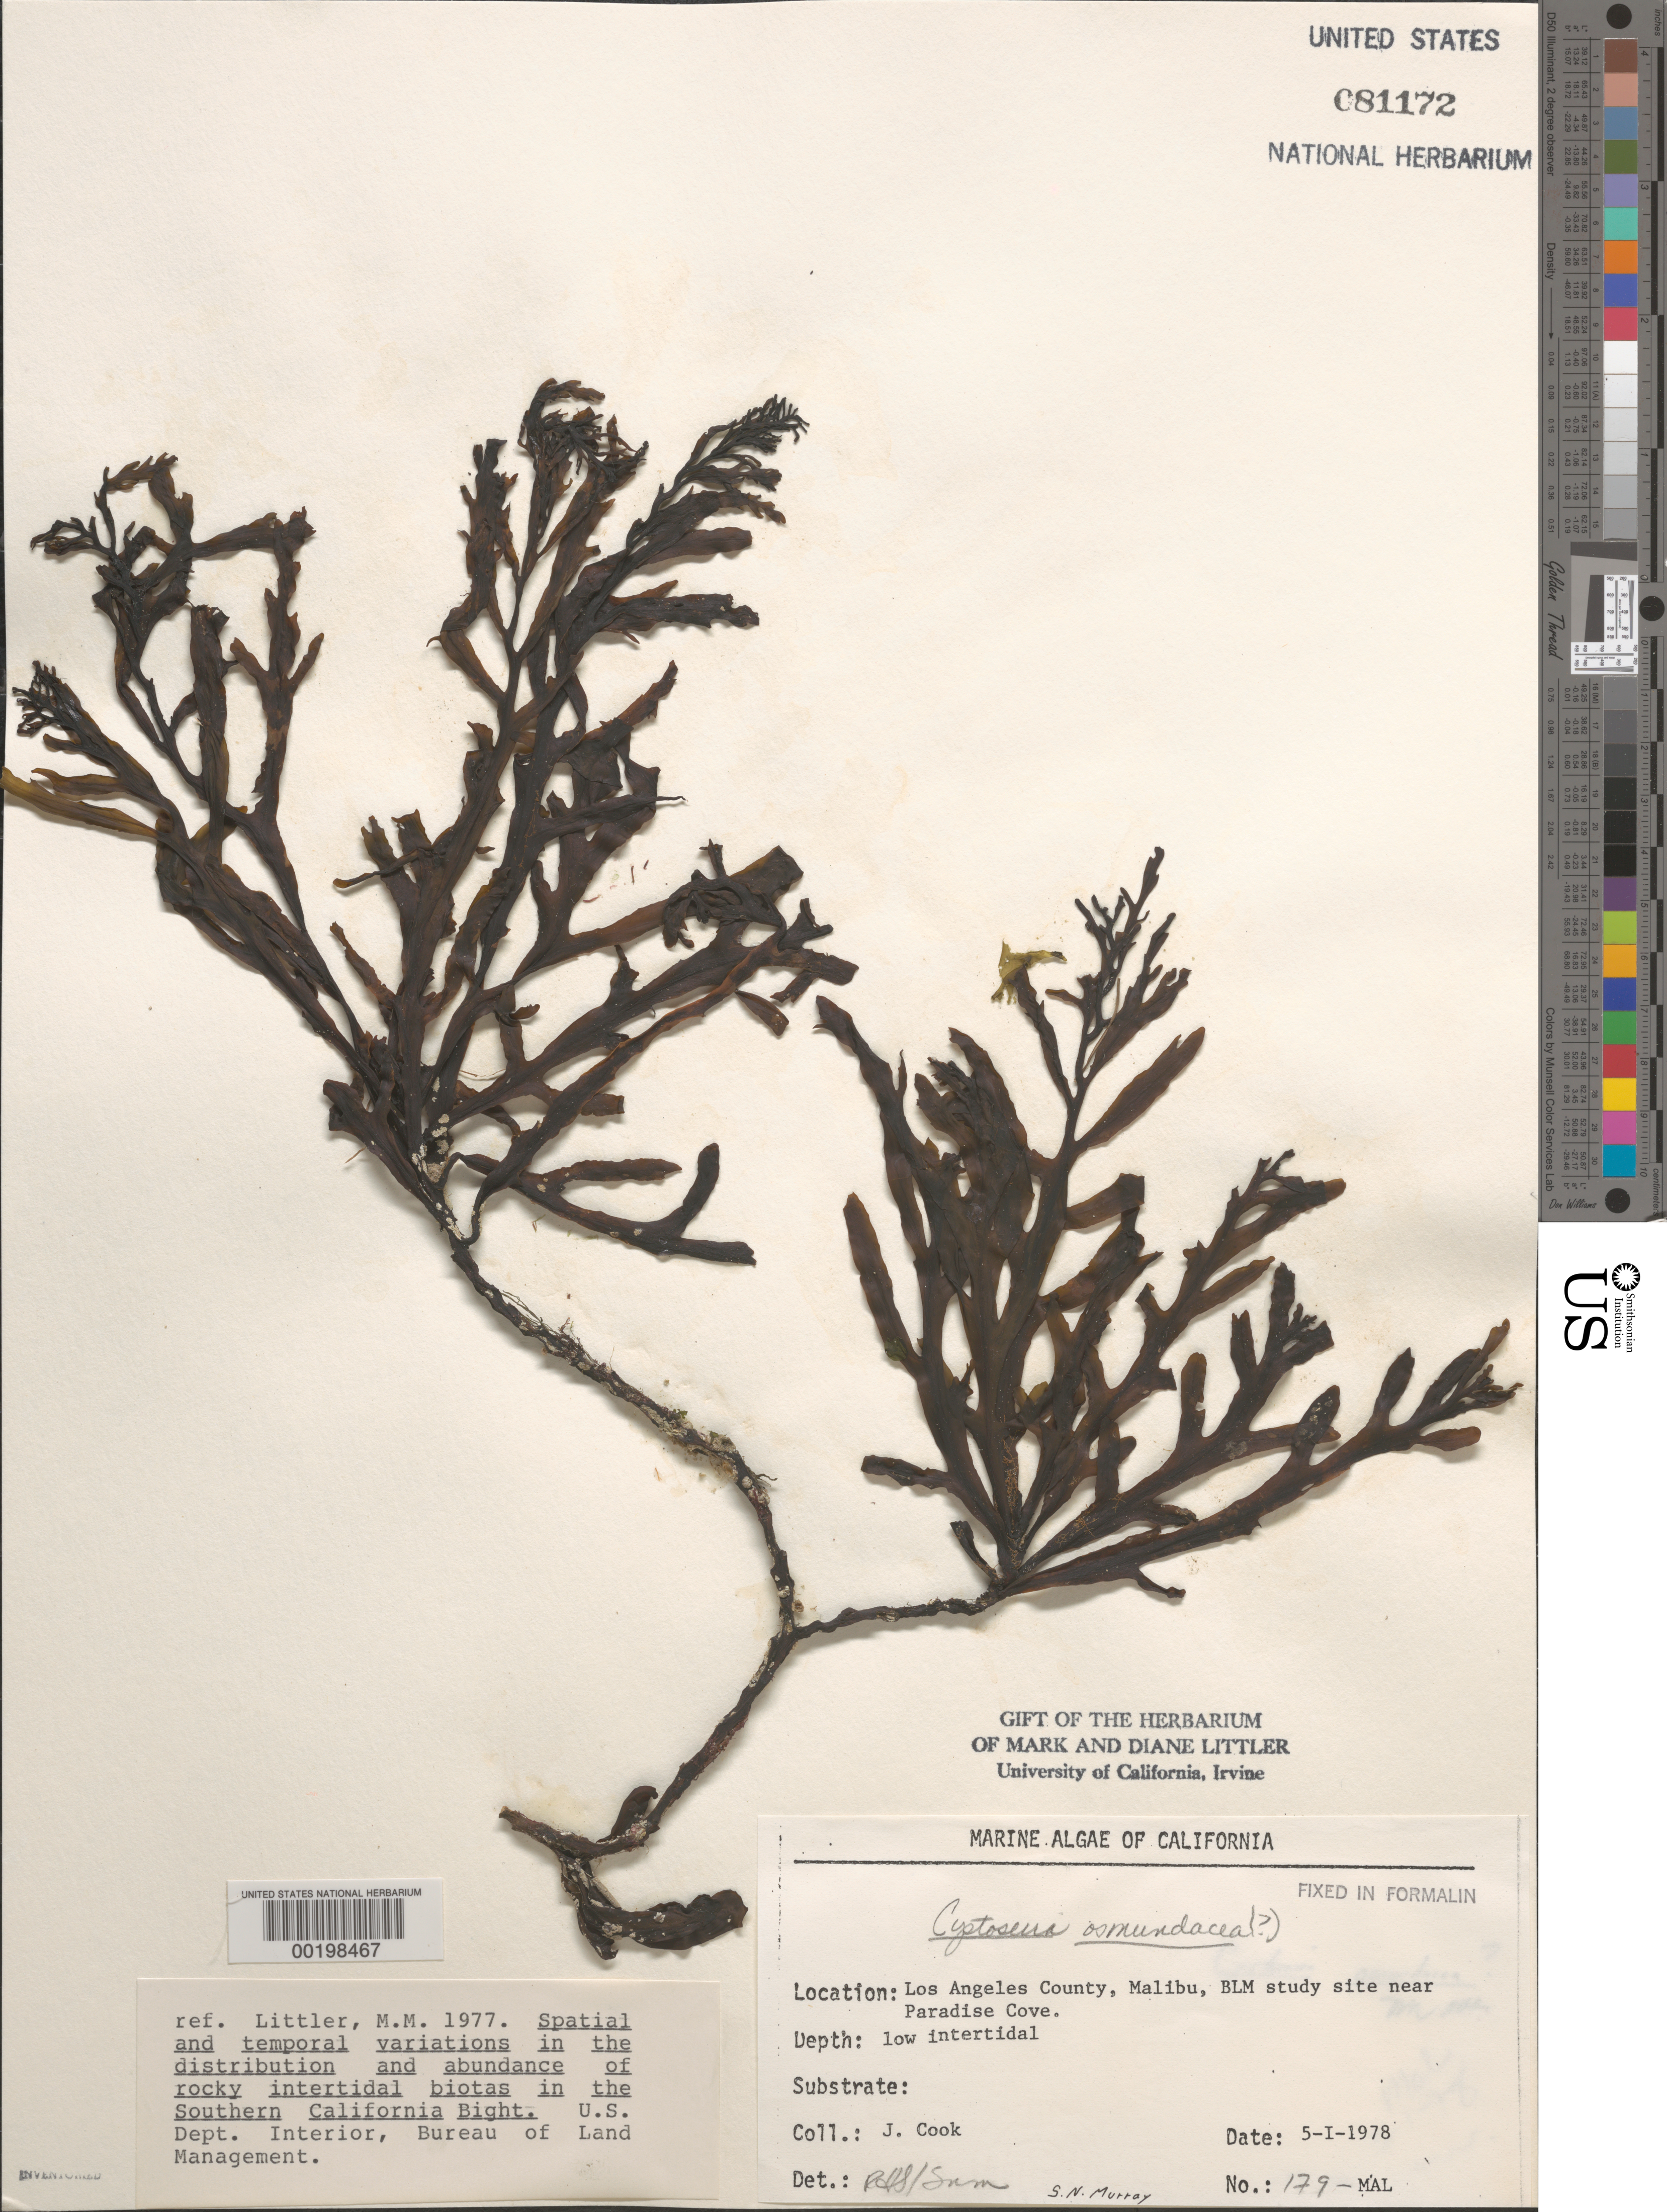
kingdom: Chromista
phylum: Ochrophyta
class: Phaeophyceae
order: Fucales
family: Sargassaceae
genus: Cystoseira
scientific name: Cystoseira osmundacea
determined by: Sims, Robert H.; Murray, S. N.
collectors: J. Cook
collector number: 179-mal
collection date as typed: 05 Jan 1978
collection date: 1978-01-05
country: United States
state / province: California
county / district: Los Angeles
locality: Malibu, near Paradise Cove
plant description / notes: BLM-SOCALBIGHT Rocky Intertidal Survey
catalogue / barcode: US 81172